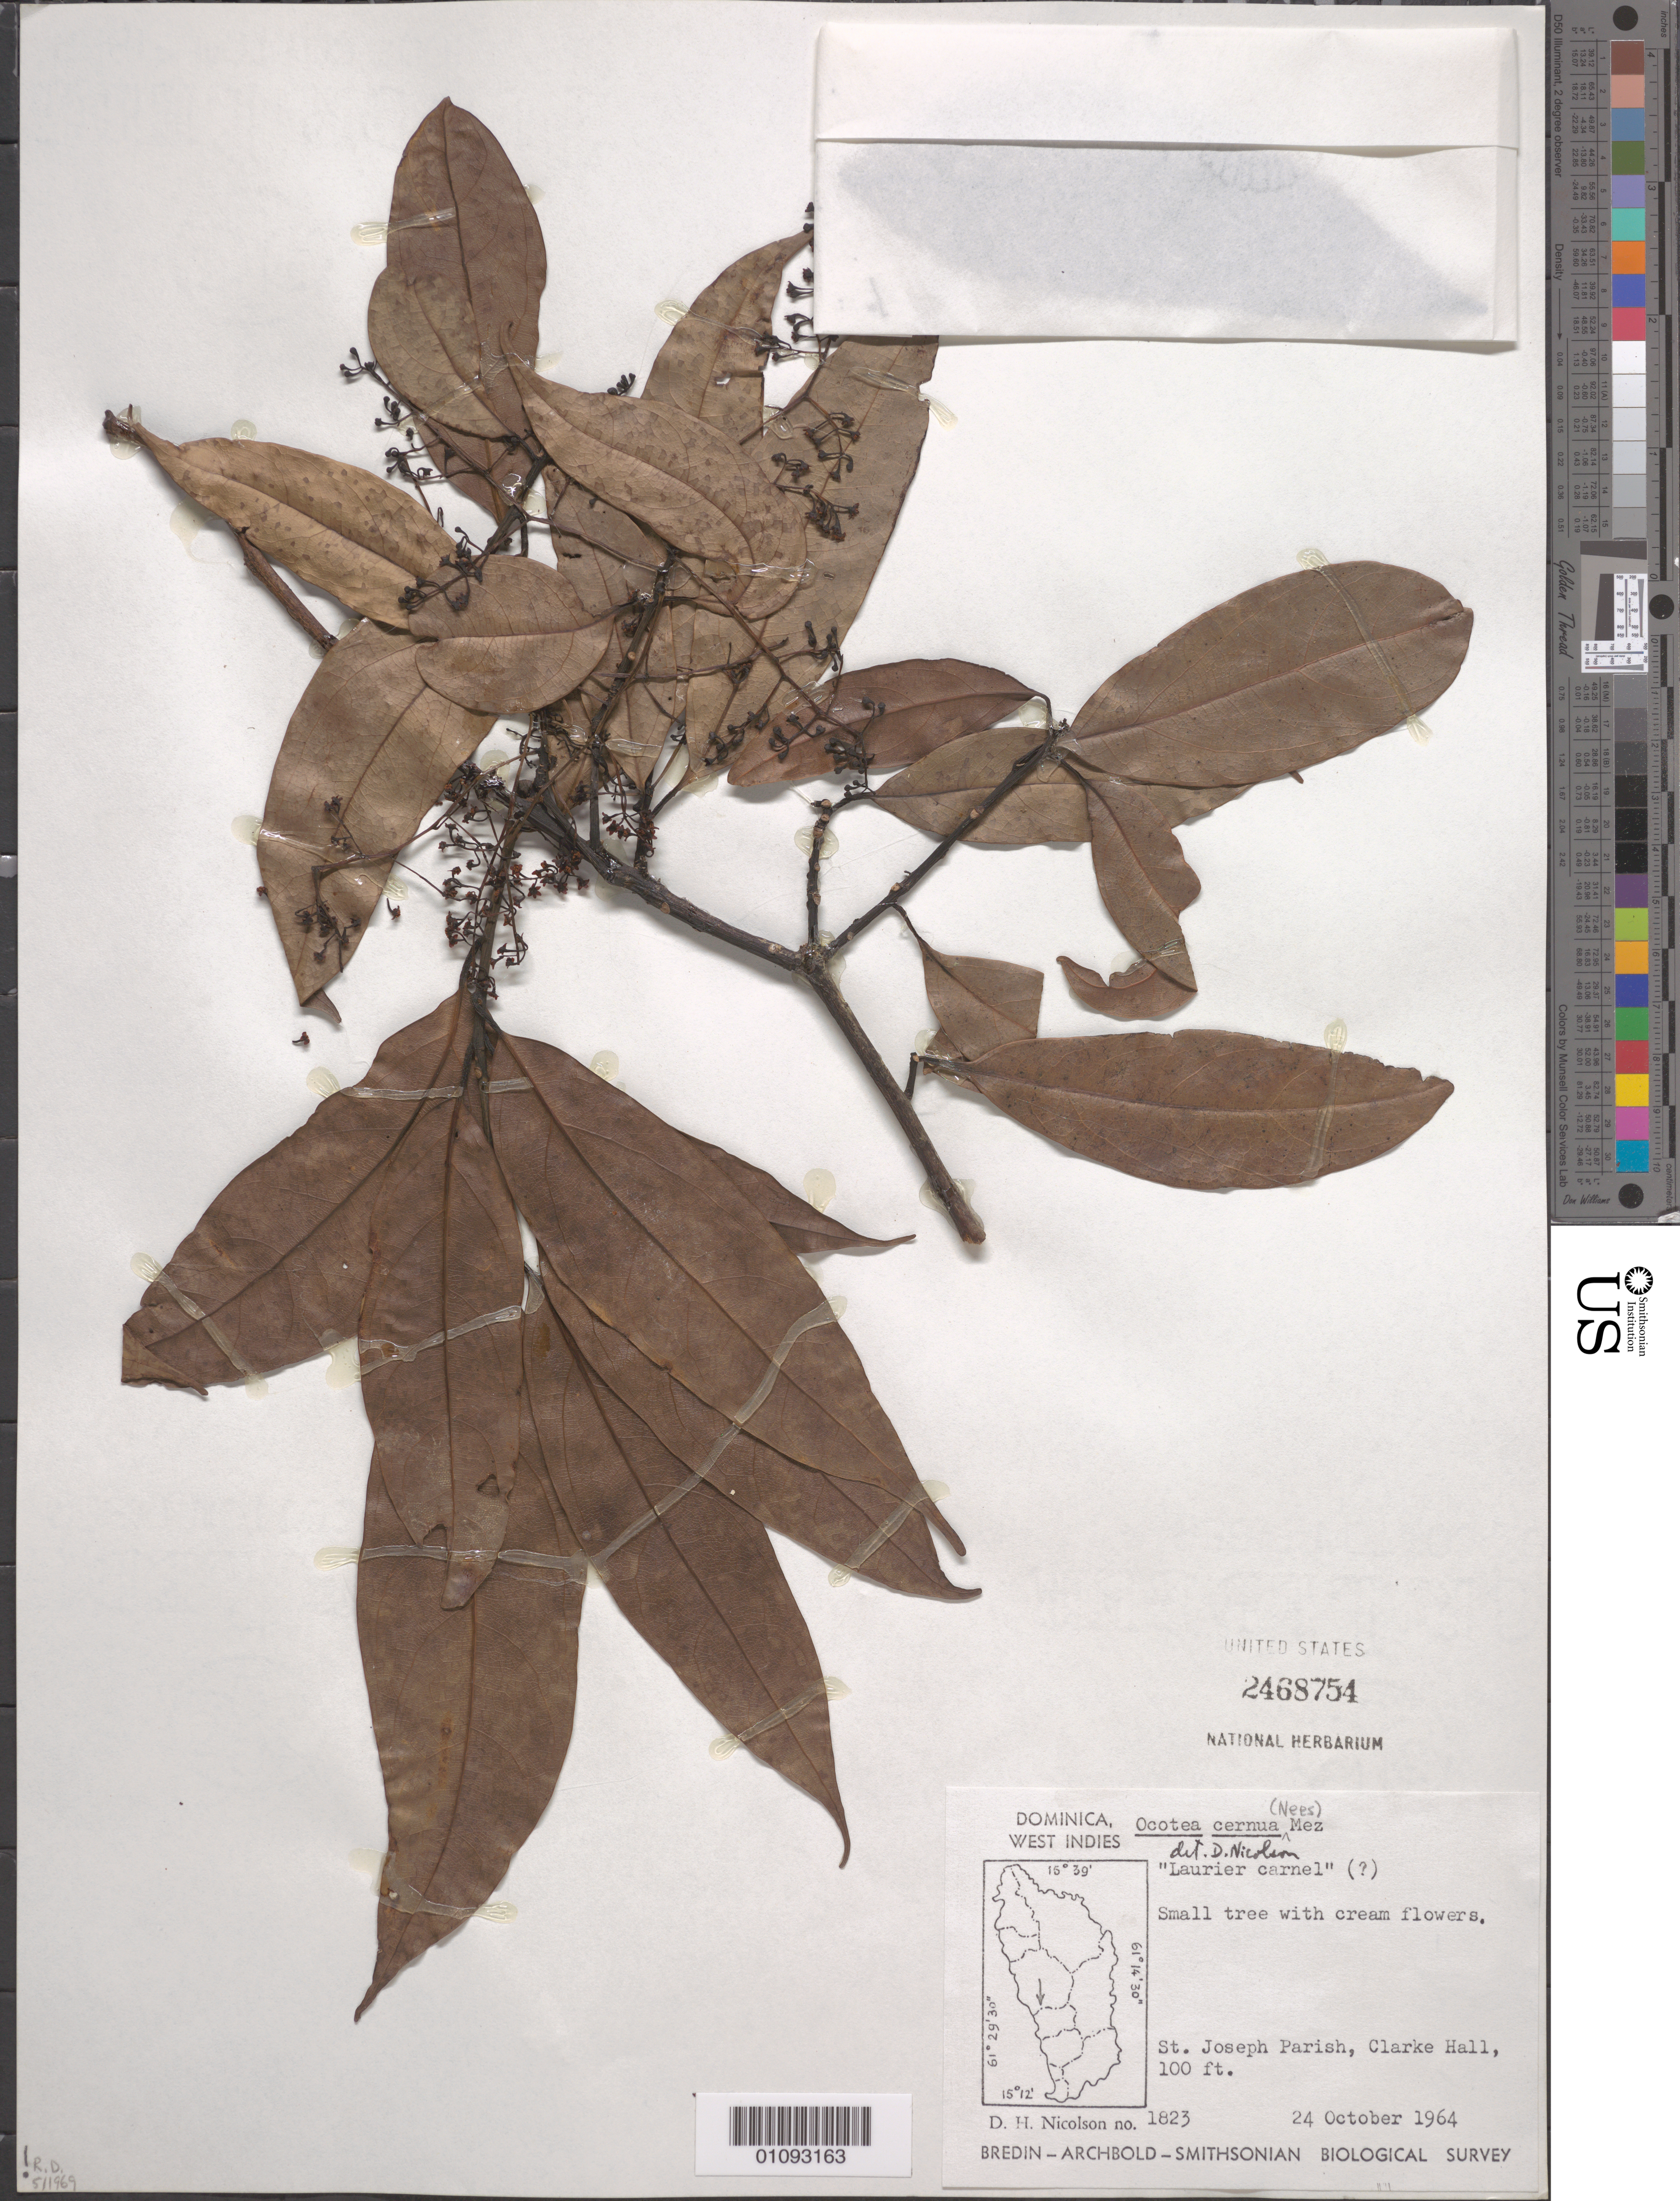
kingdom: Plantae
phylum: Tracheophyta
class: Magnoliopsida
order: Laurales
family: Lauraceae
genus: Ocotea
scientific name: Ocotea cernua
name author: (Nees) Mez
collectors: D. H. Nicolson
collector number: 1823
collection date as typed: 24 Oct 1964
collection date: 1964-10-24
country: Dominica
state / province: St. Joseph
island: Dominica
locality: Clarke Hall.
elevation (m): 30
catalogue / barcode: US 2468754